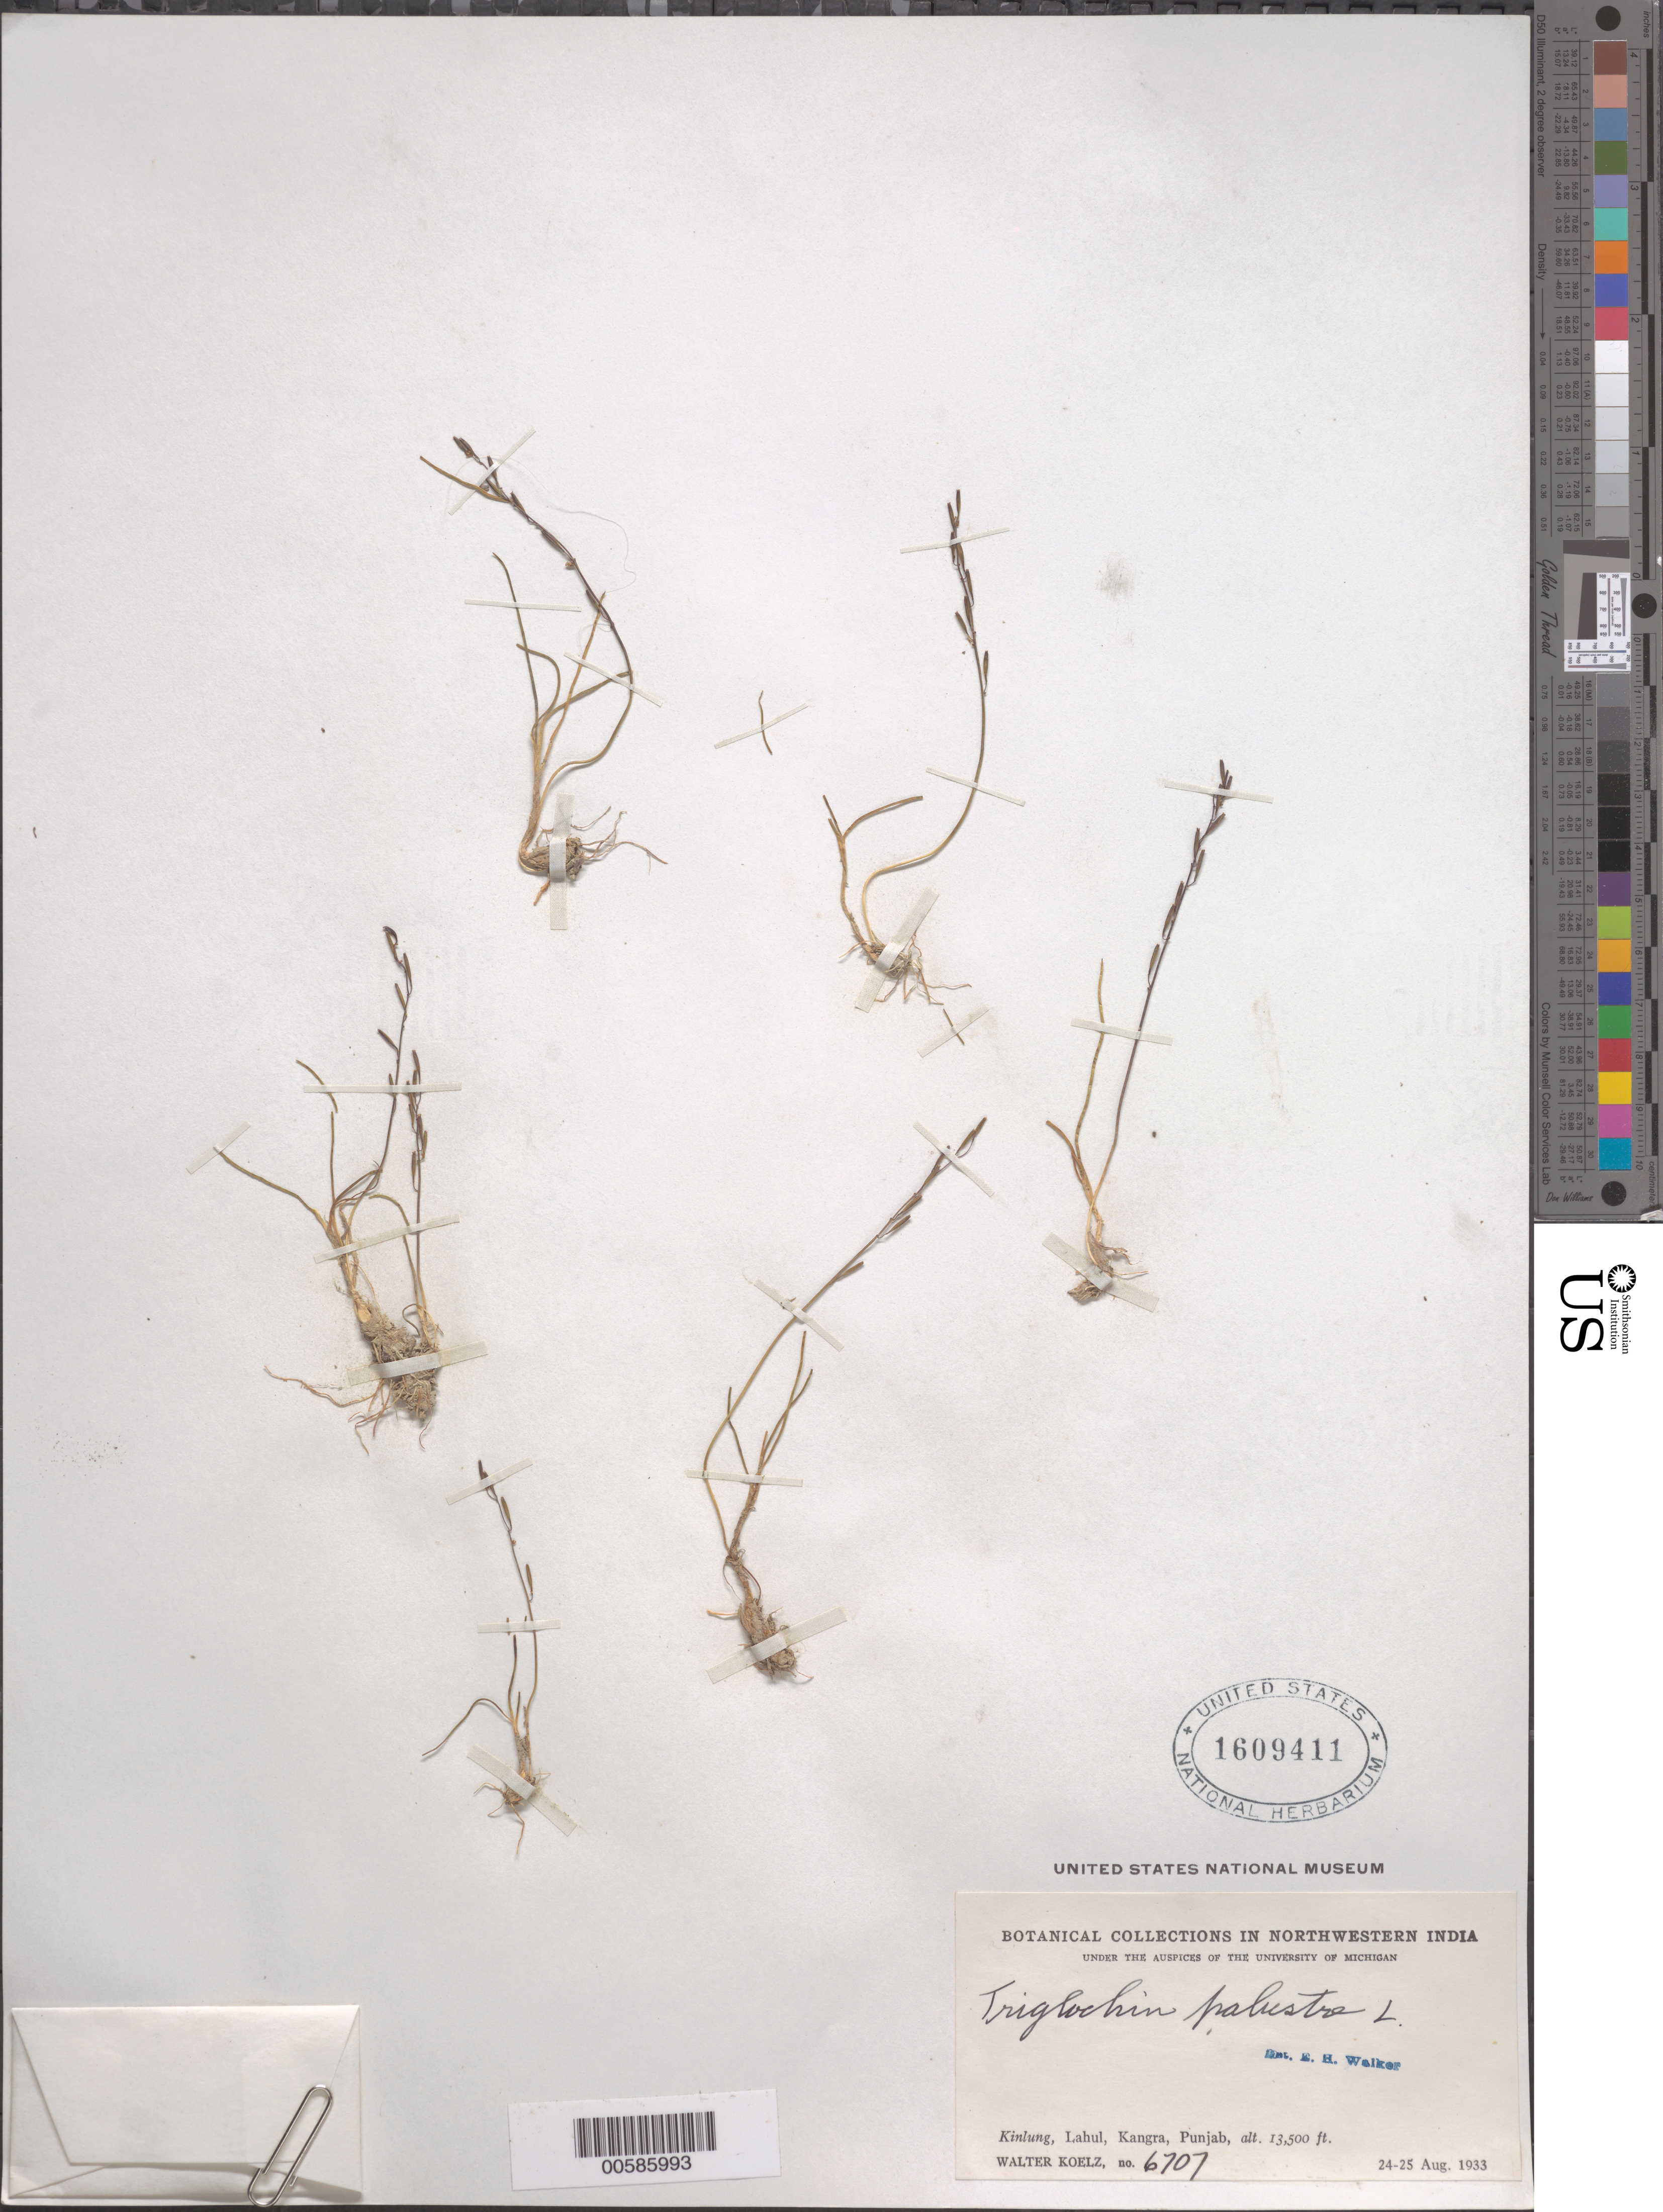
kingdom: Plantae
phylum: Tracheophyta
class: Liliopsida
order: Alismatales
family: Juncaginaceae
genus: Triglochin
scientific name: Triglochin palustris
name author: L.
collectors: W. N. Koelz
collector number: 6707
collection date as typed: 24 Aug 1933 to 25 Aug 1933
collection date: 1933-08-24/1933-08-25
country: India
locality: Kinlung, Lahul, Kangra, Punjab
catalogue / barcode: US 1609411